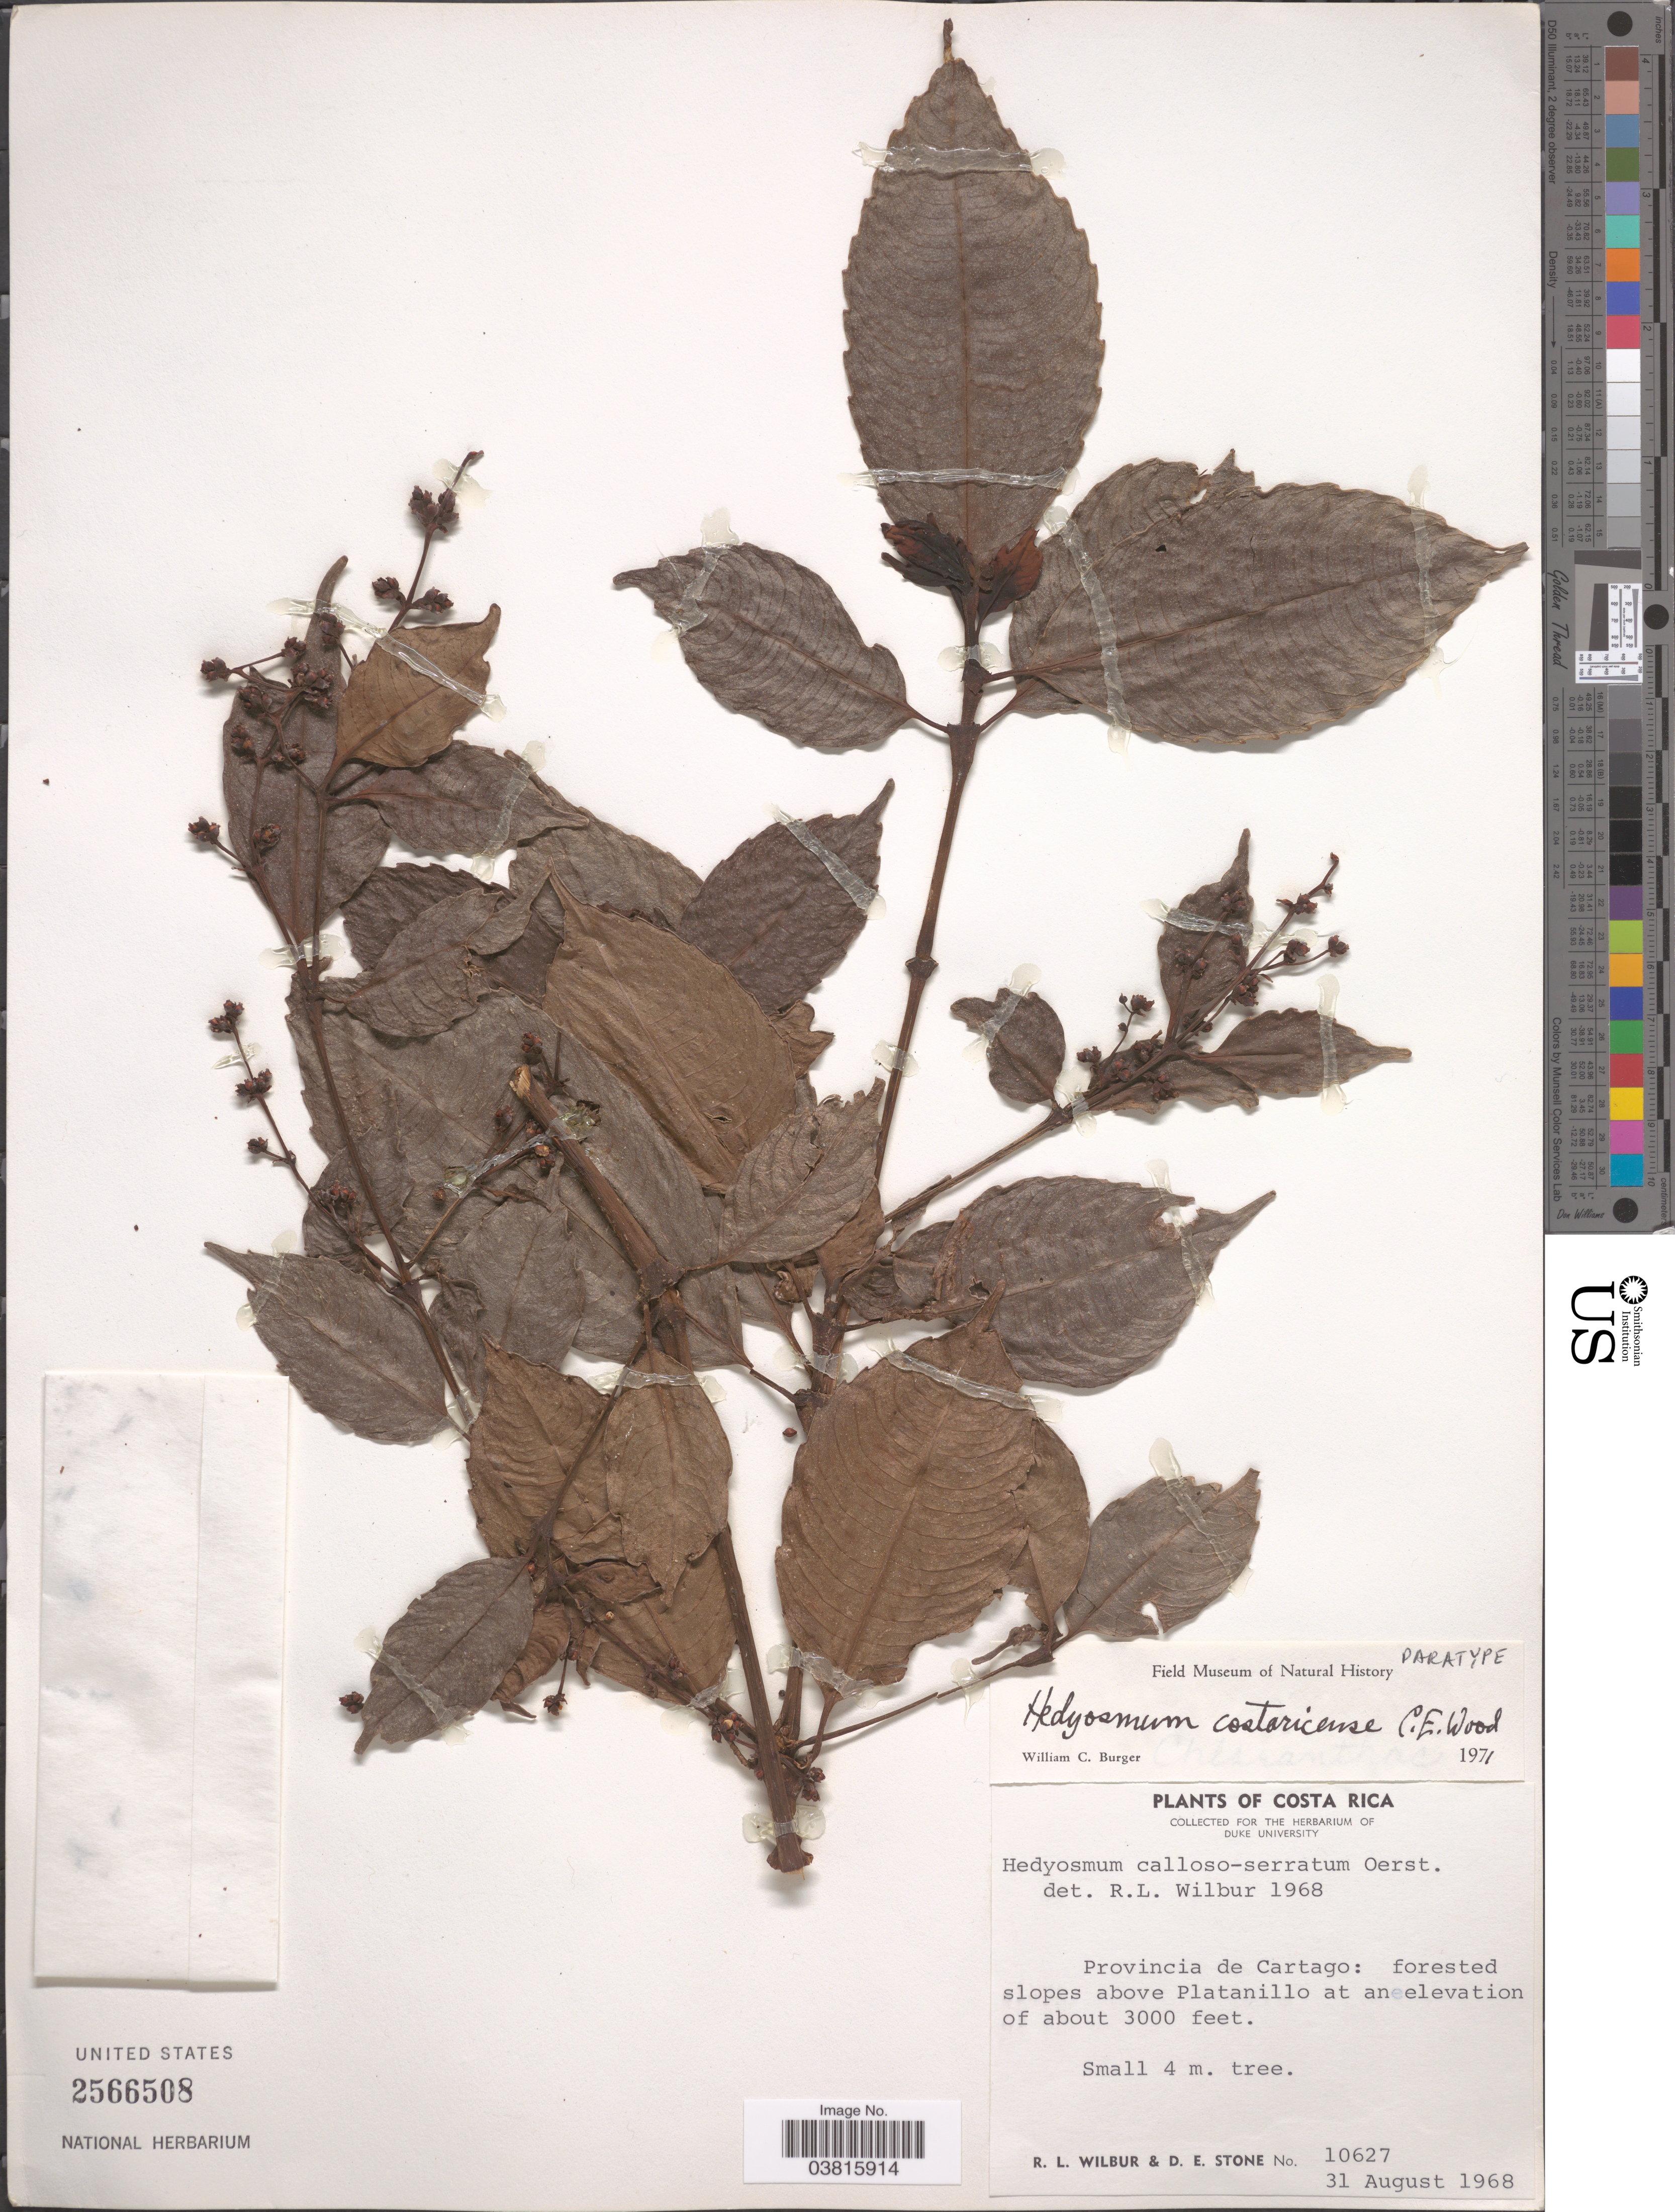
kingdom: Plantae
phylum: Tracheophyta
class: Magnoliopsida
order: Chloranthales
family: Chloranthaceae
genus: Hedyosmum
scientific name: Hedyosmum costaricense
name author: C.E. Wood ex W.C. Burger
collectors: R. L. Wilbur & D. E. Stone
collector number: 10627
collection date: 1968-08-31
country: Costa Rica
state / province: Cartago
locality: Forested slopes above Platanillo.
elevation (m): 914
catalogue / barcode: US 2566508